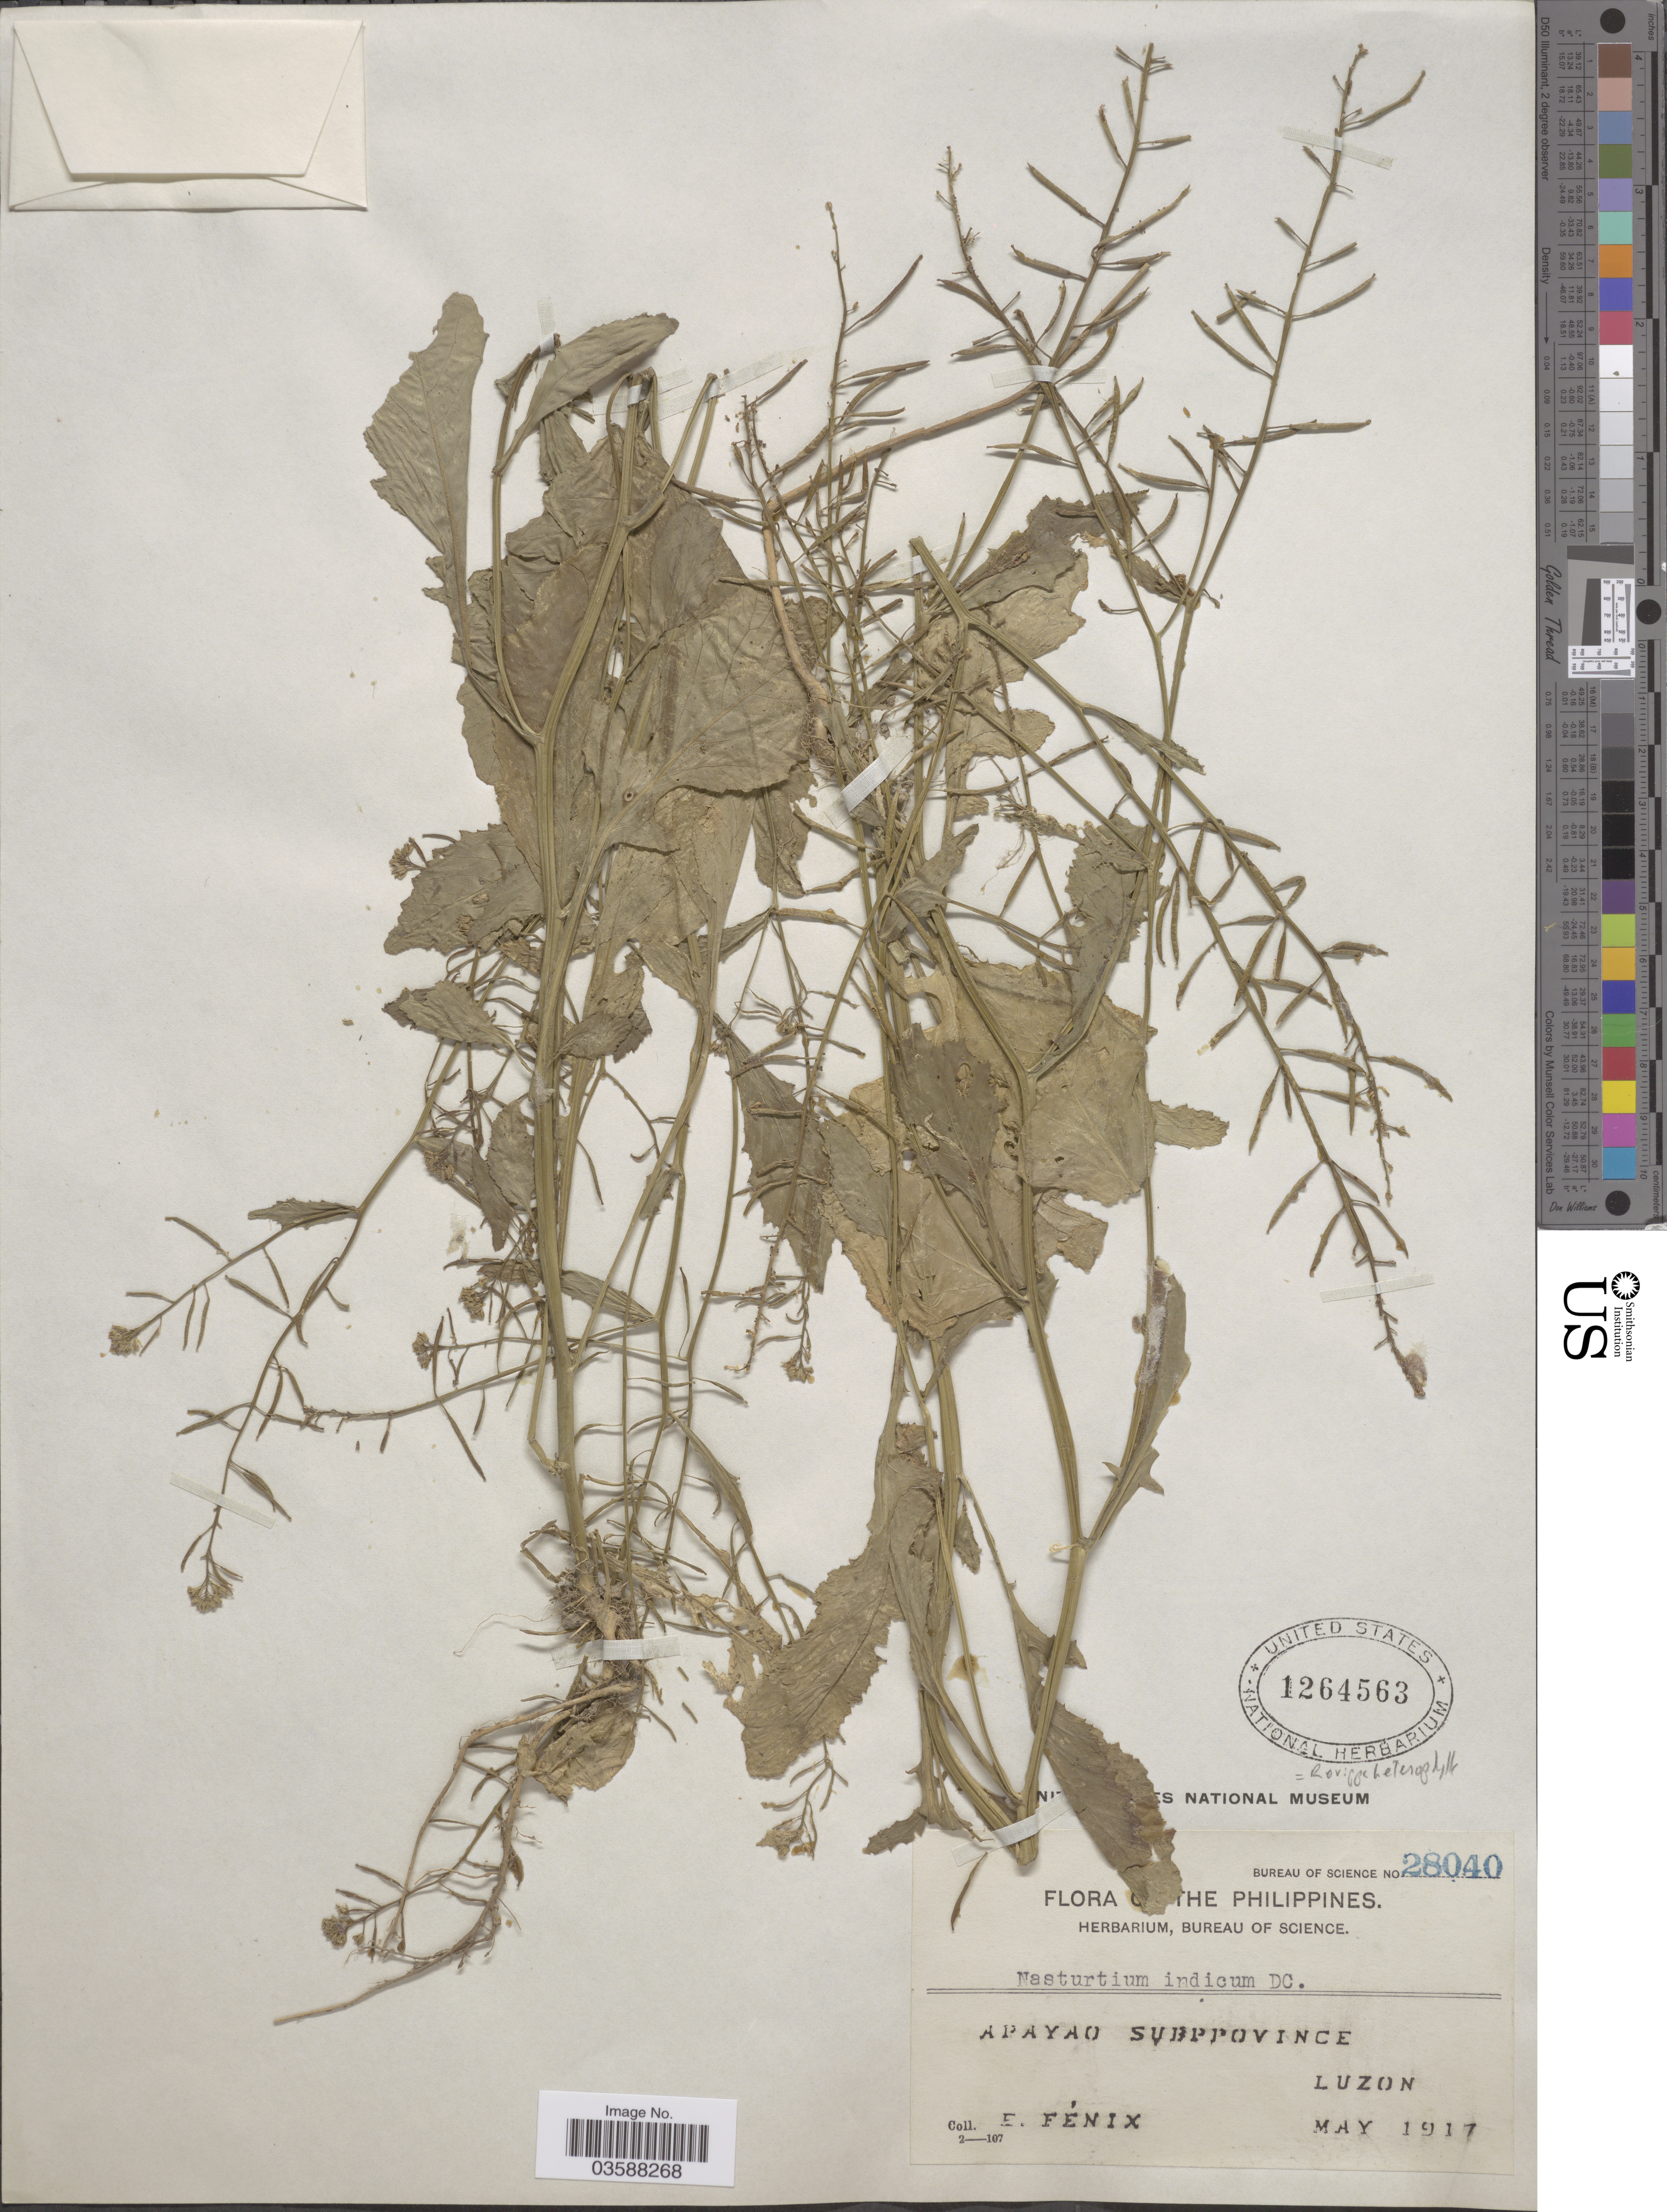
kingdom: Plantae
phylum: Tracheophyta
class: Magnoliopsida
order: Brassicales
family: Brassicaceae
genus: Rorippa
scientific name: Rorippa indica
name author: (L.) Hiern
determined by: Strong, M. T., (US), Smithsonian Institution - National Museum of Natural History (UNITED STATES)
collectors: E. Fénix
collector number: Bureau of Science 28040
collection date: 1917-05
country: Philippines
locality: Apayao Subprovince. Luzon.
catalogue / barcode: US 1264563